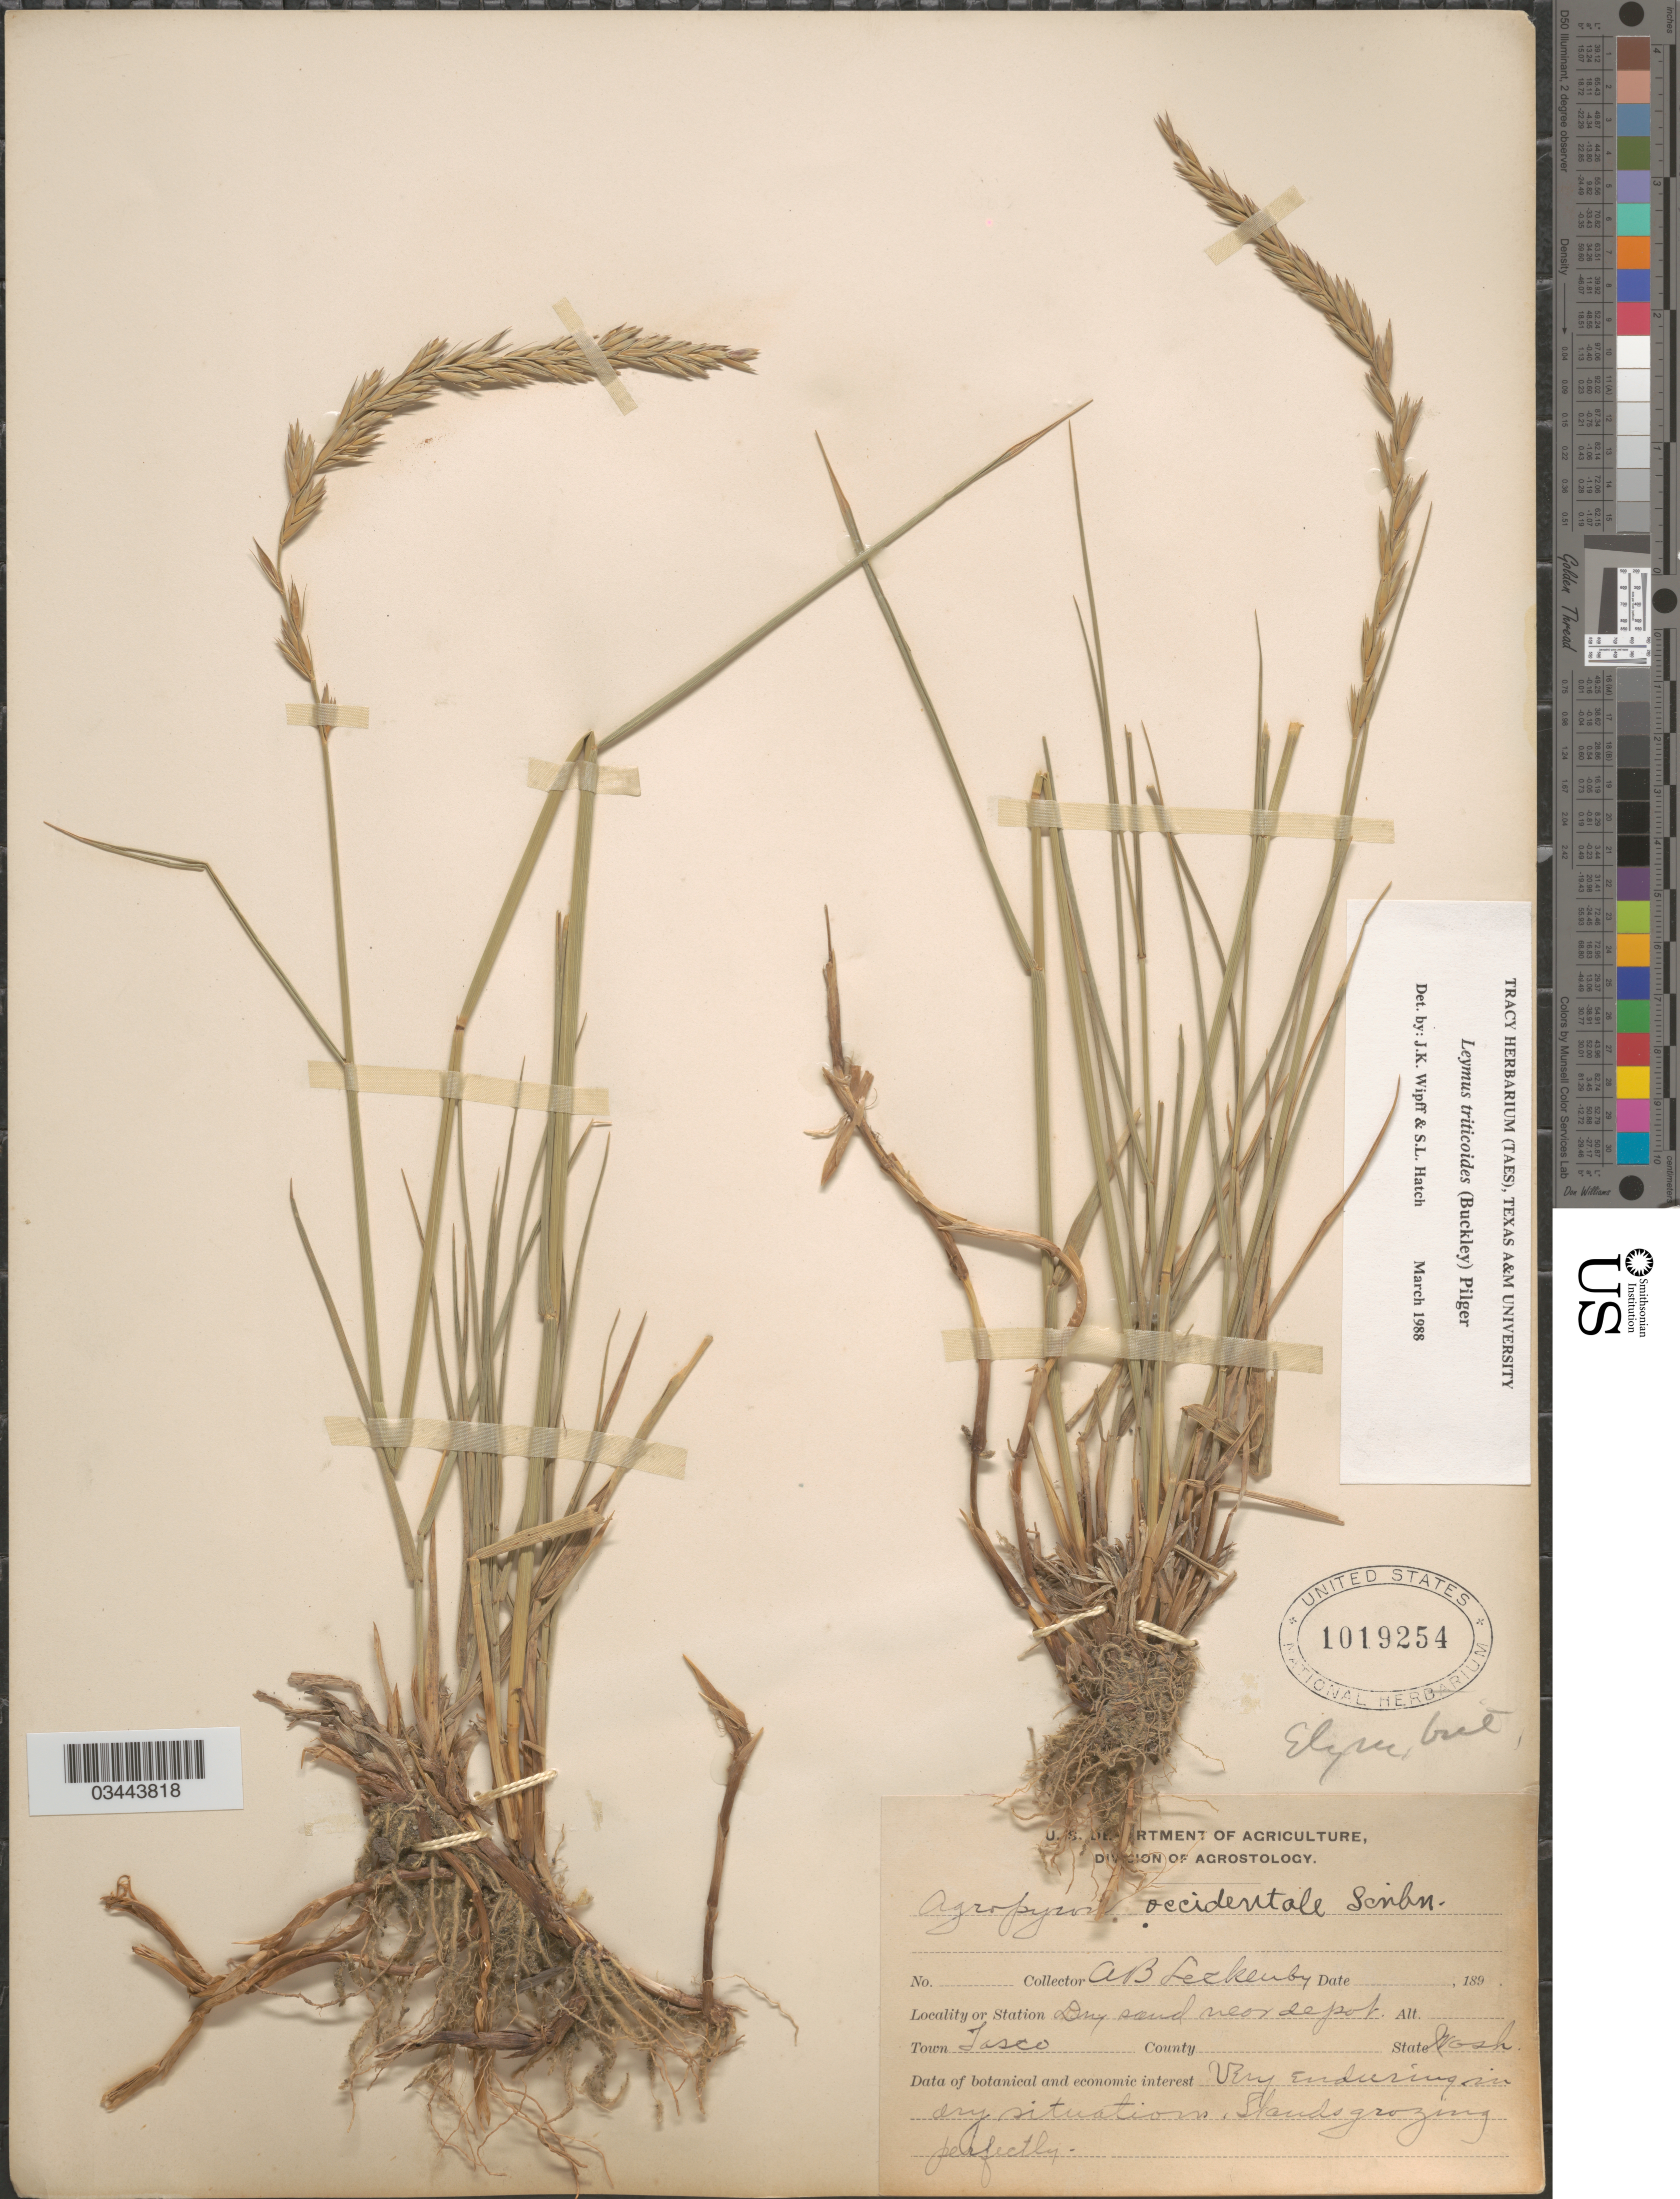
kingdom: Plantae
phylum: Tracheophyta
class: Liliopsida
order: Poales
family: Poaceae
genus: Leymus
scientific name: Leymus triticoides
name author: (Buckley) Pilg.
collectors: A. Leckenby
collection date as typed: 189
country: United States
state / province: Washington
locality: Dry sand near depot. Town Pasco.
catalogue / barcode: US 1019254